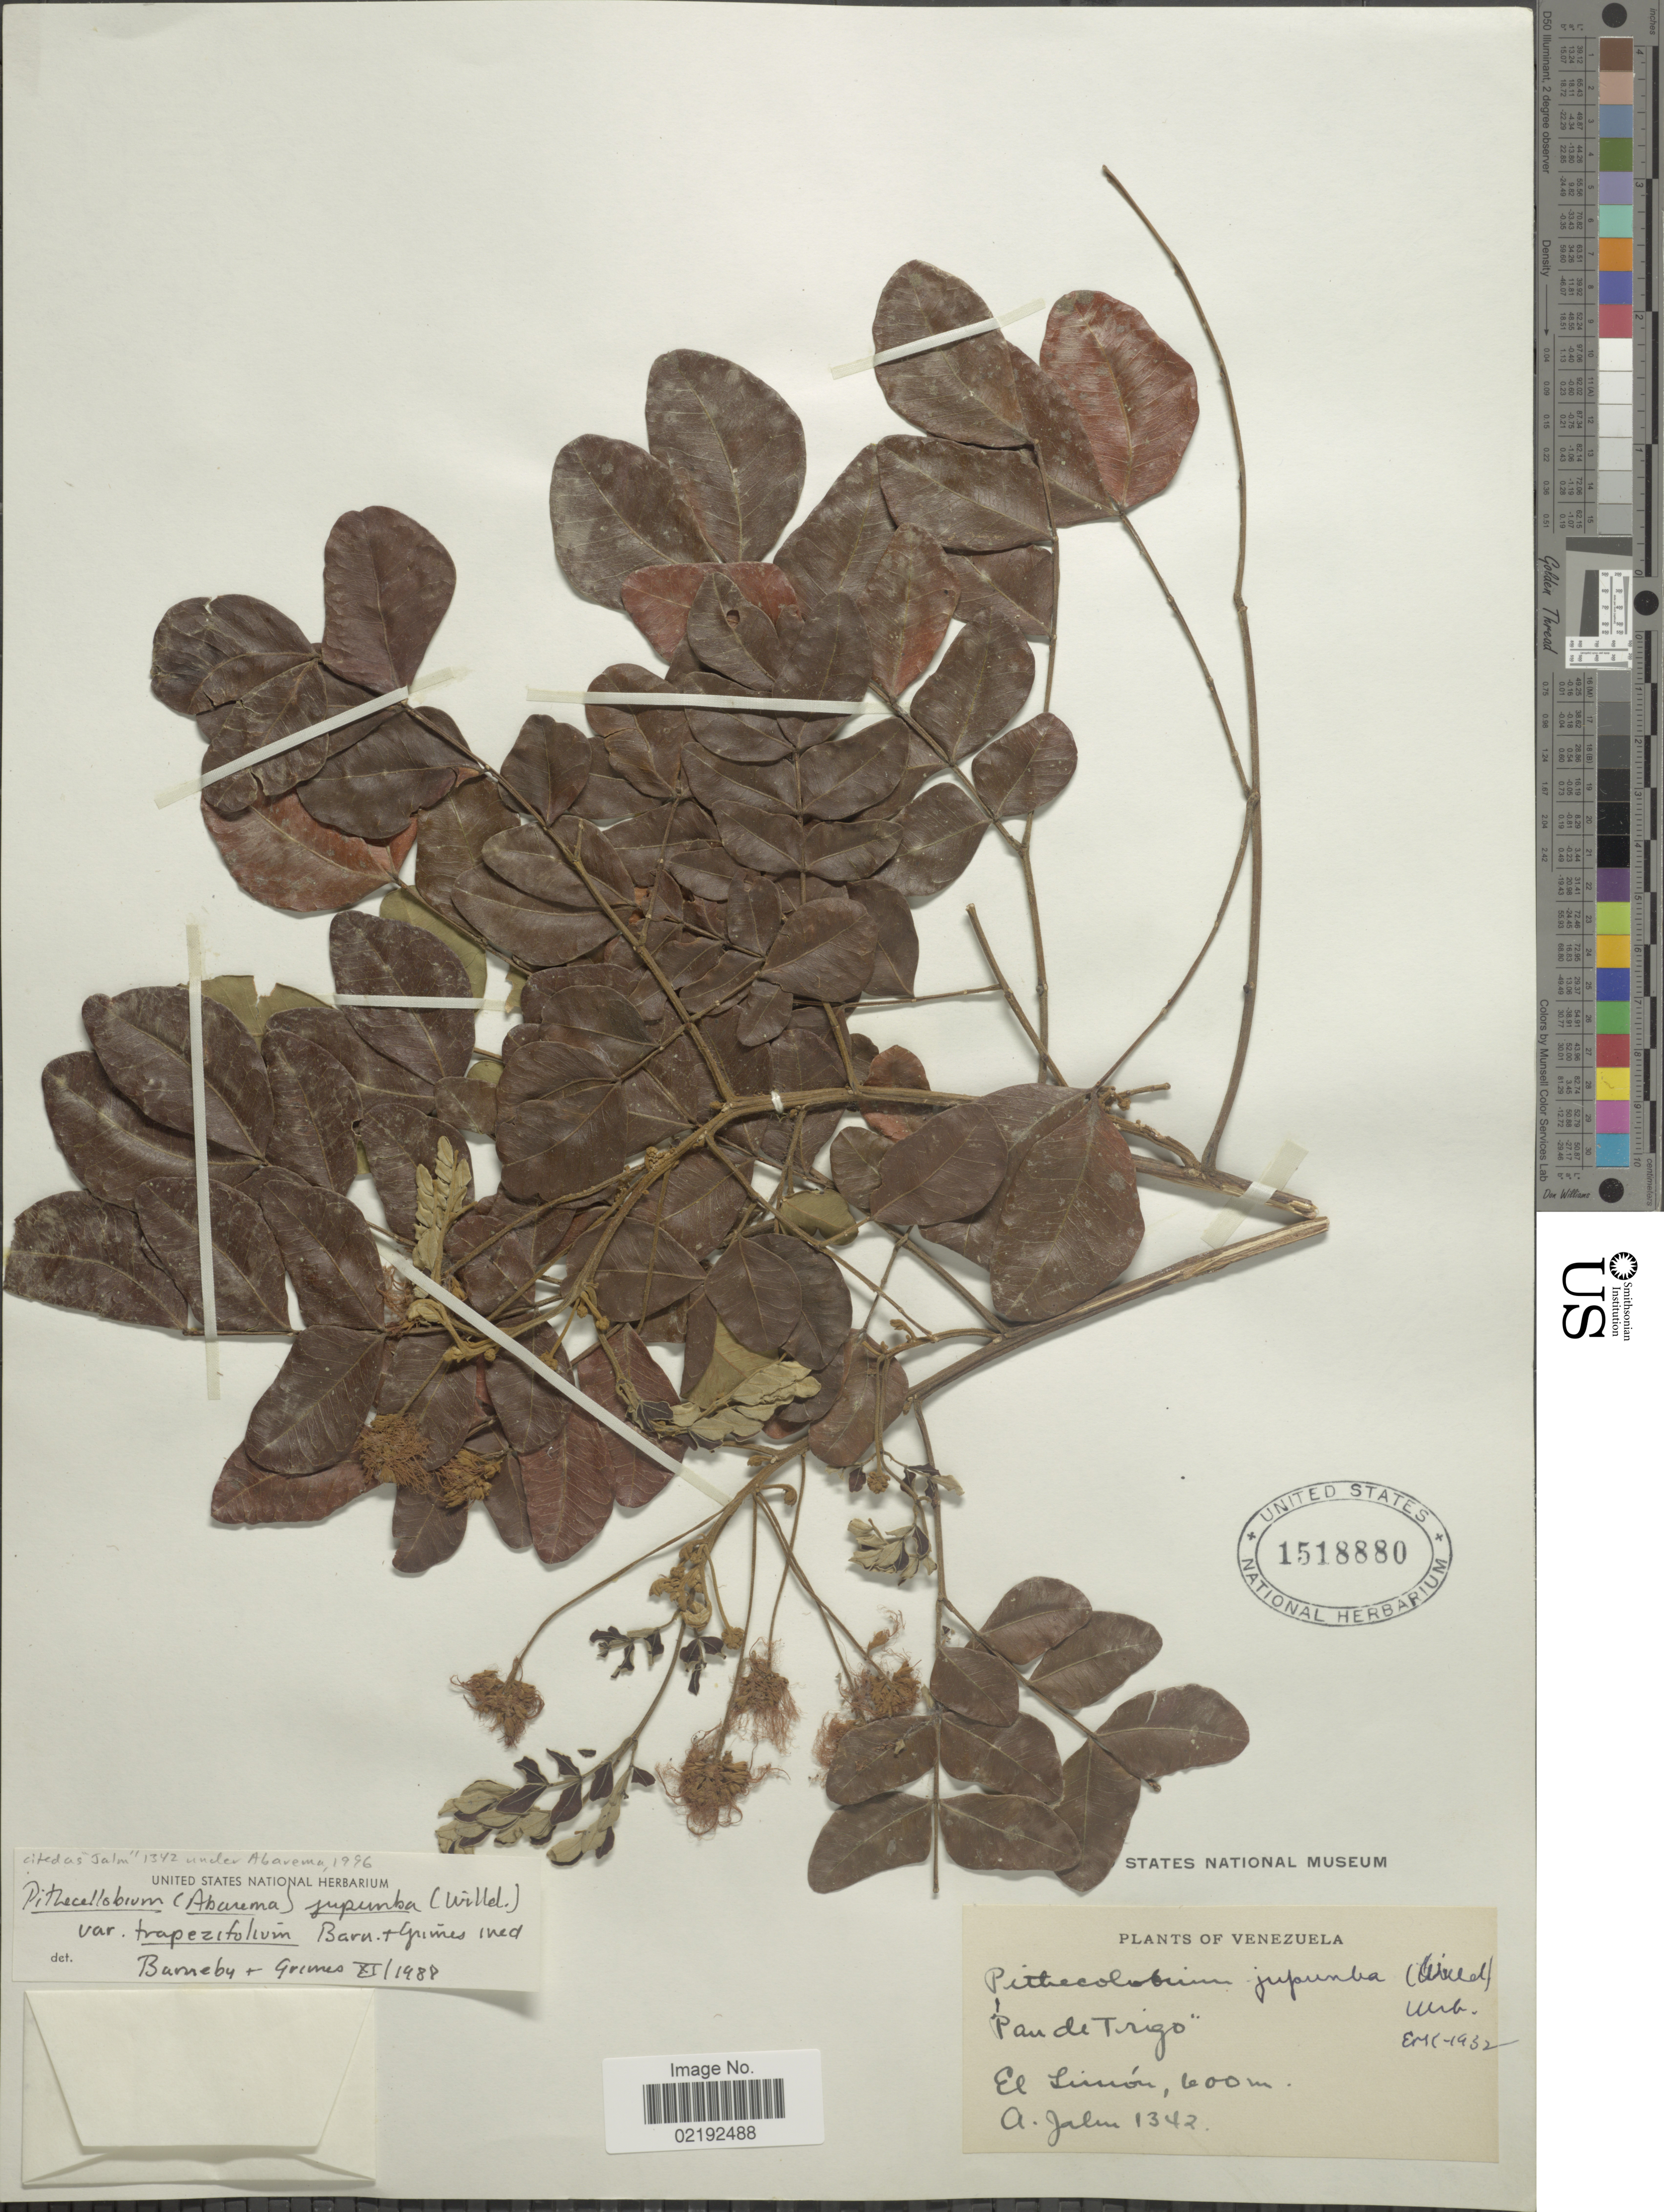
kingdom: Plantae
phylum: Tracheophyta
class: Magnoliopsida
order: Fabales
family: Fabaceae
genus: Jupunba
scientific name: Jupunba trapezifolia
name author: (Vahl) Moldenke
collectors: A. Jahn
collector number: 1342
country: Venezuela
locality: El Limon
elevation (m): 600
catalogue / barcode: US 1518880